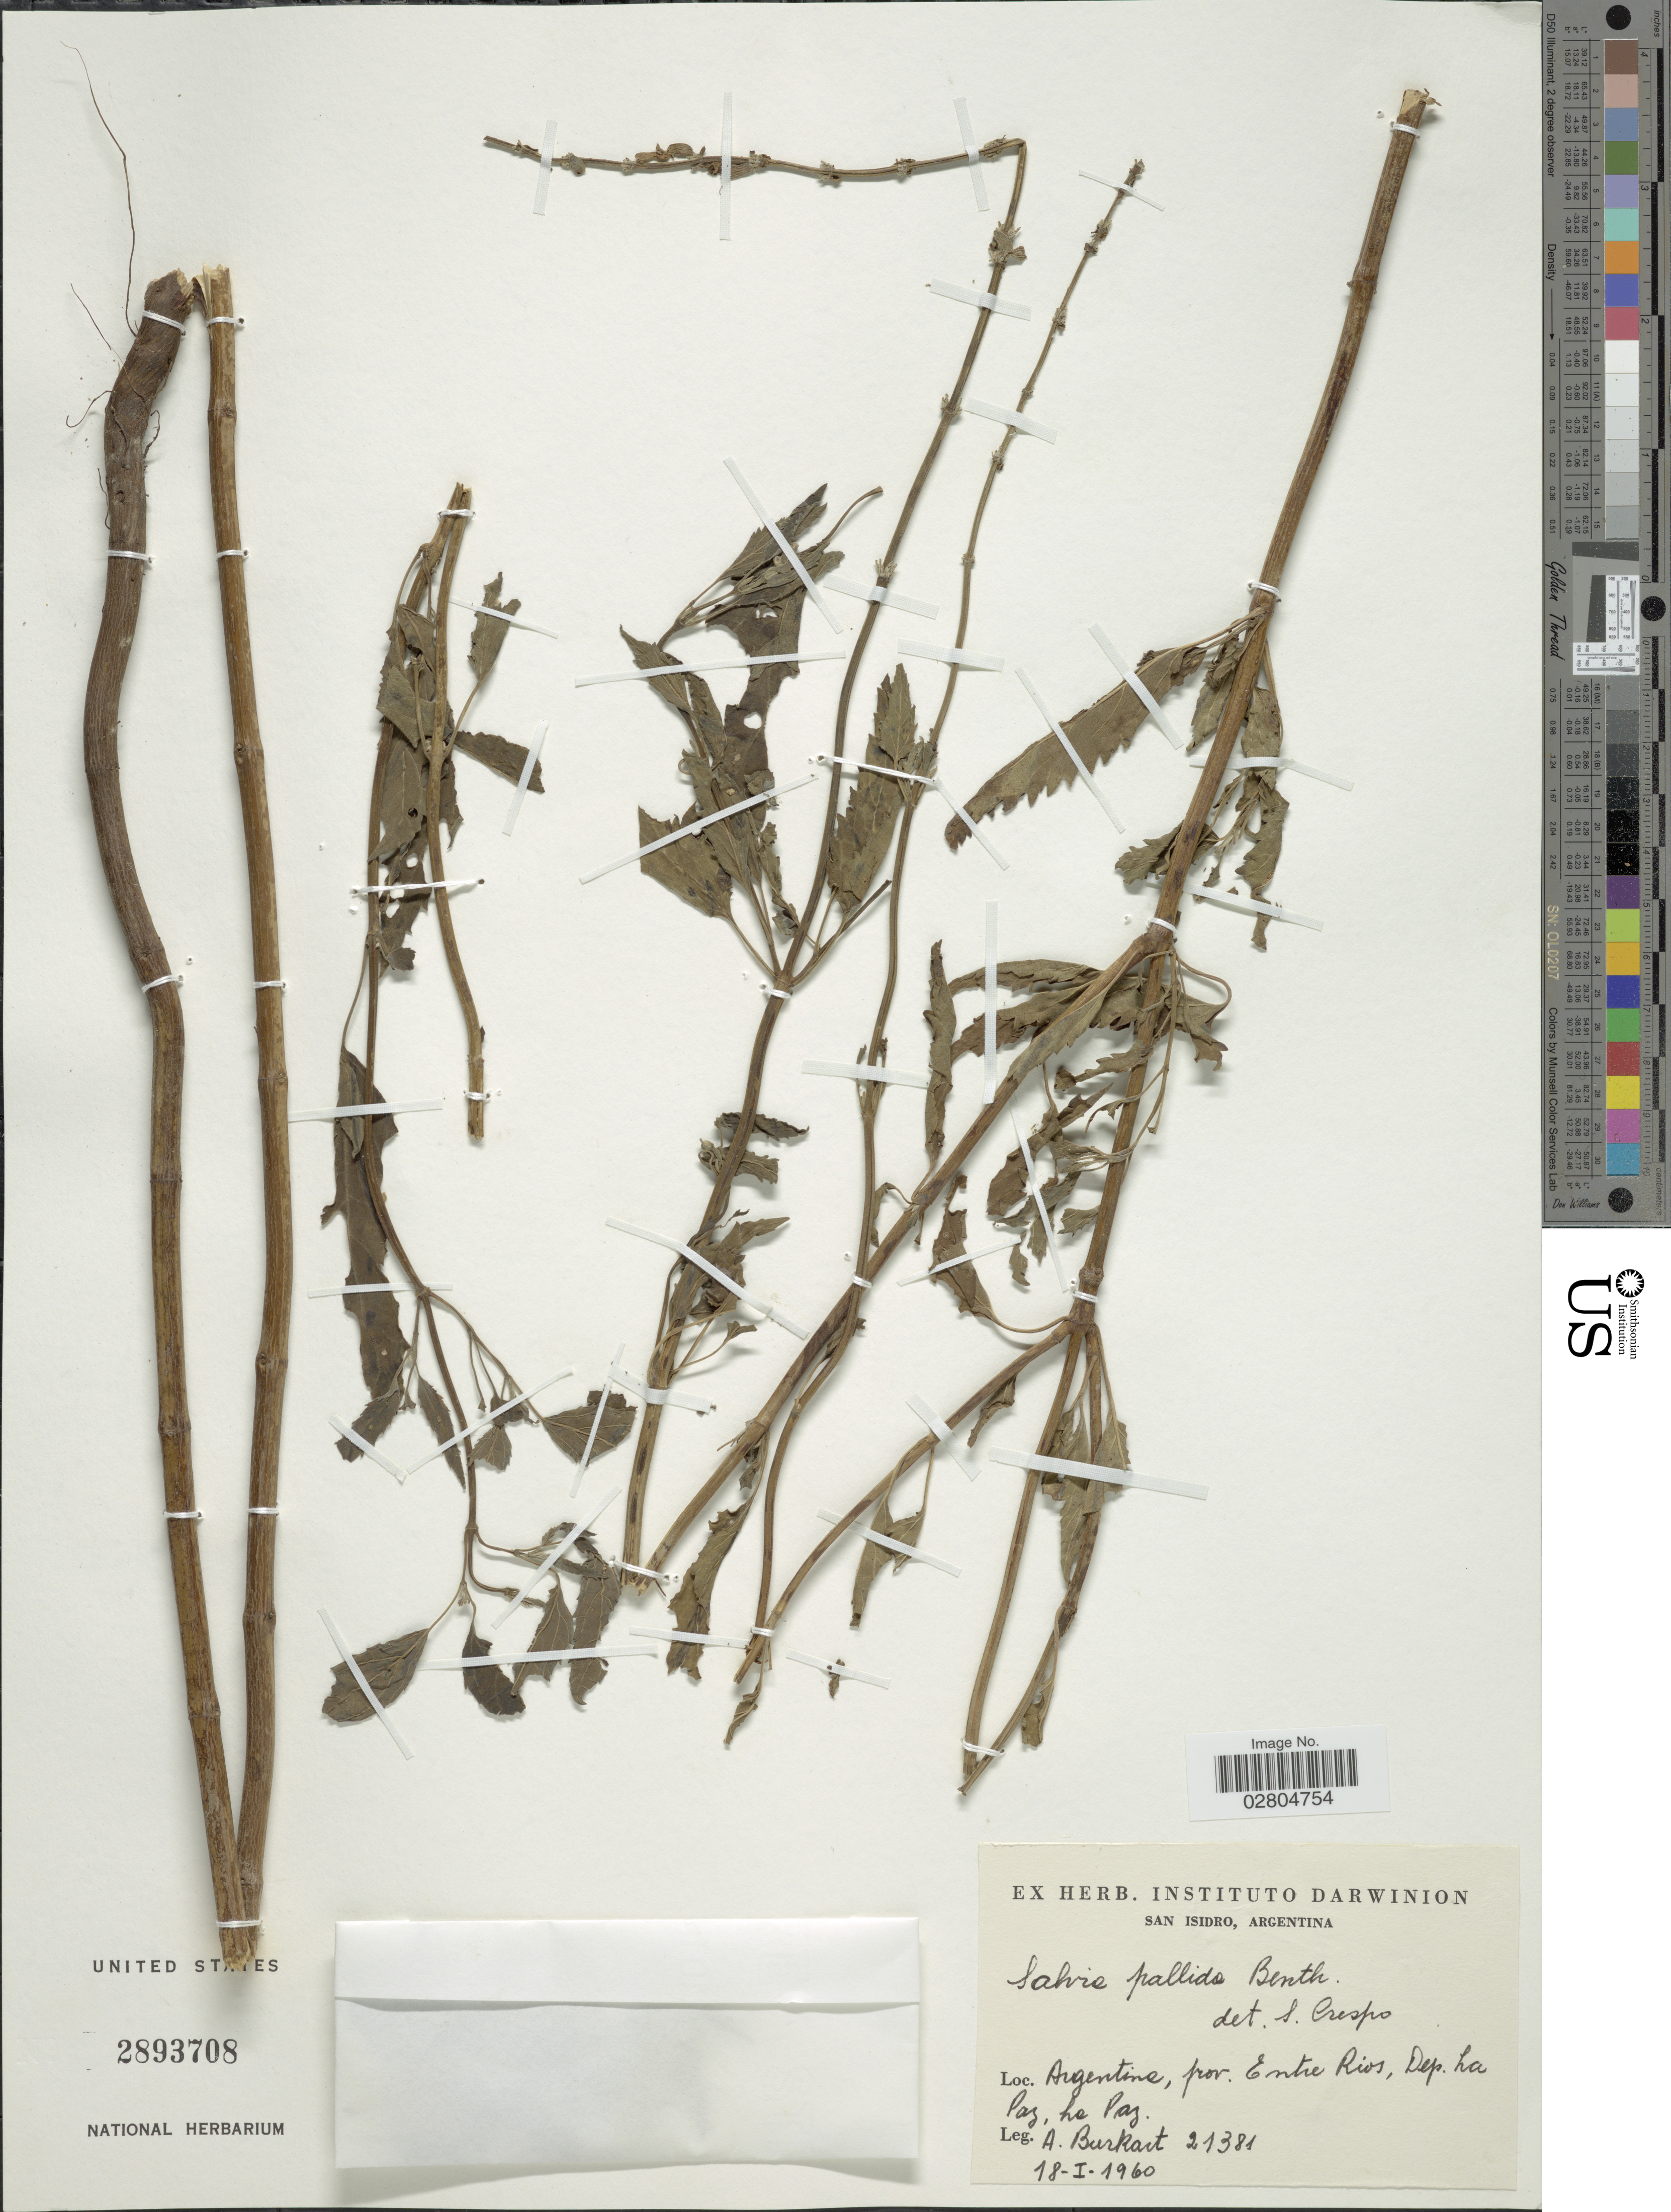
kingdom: Plantae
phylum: Tracheophyta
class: Magnoliopsida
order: Lamiales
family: Lamiaceae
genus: Salvia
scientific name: Salvia pallida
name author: Benth.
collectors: A. E. Burkart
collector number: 21381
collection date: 1960-01-18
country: Argentina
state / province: Entre Rios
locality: Dep. La Paz, La Paz.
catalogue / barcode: US 2893708